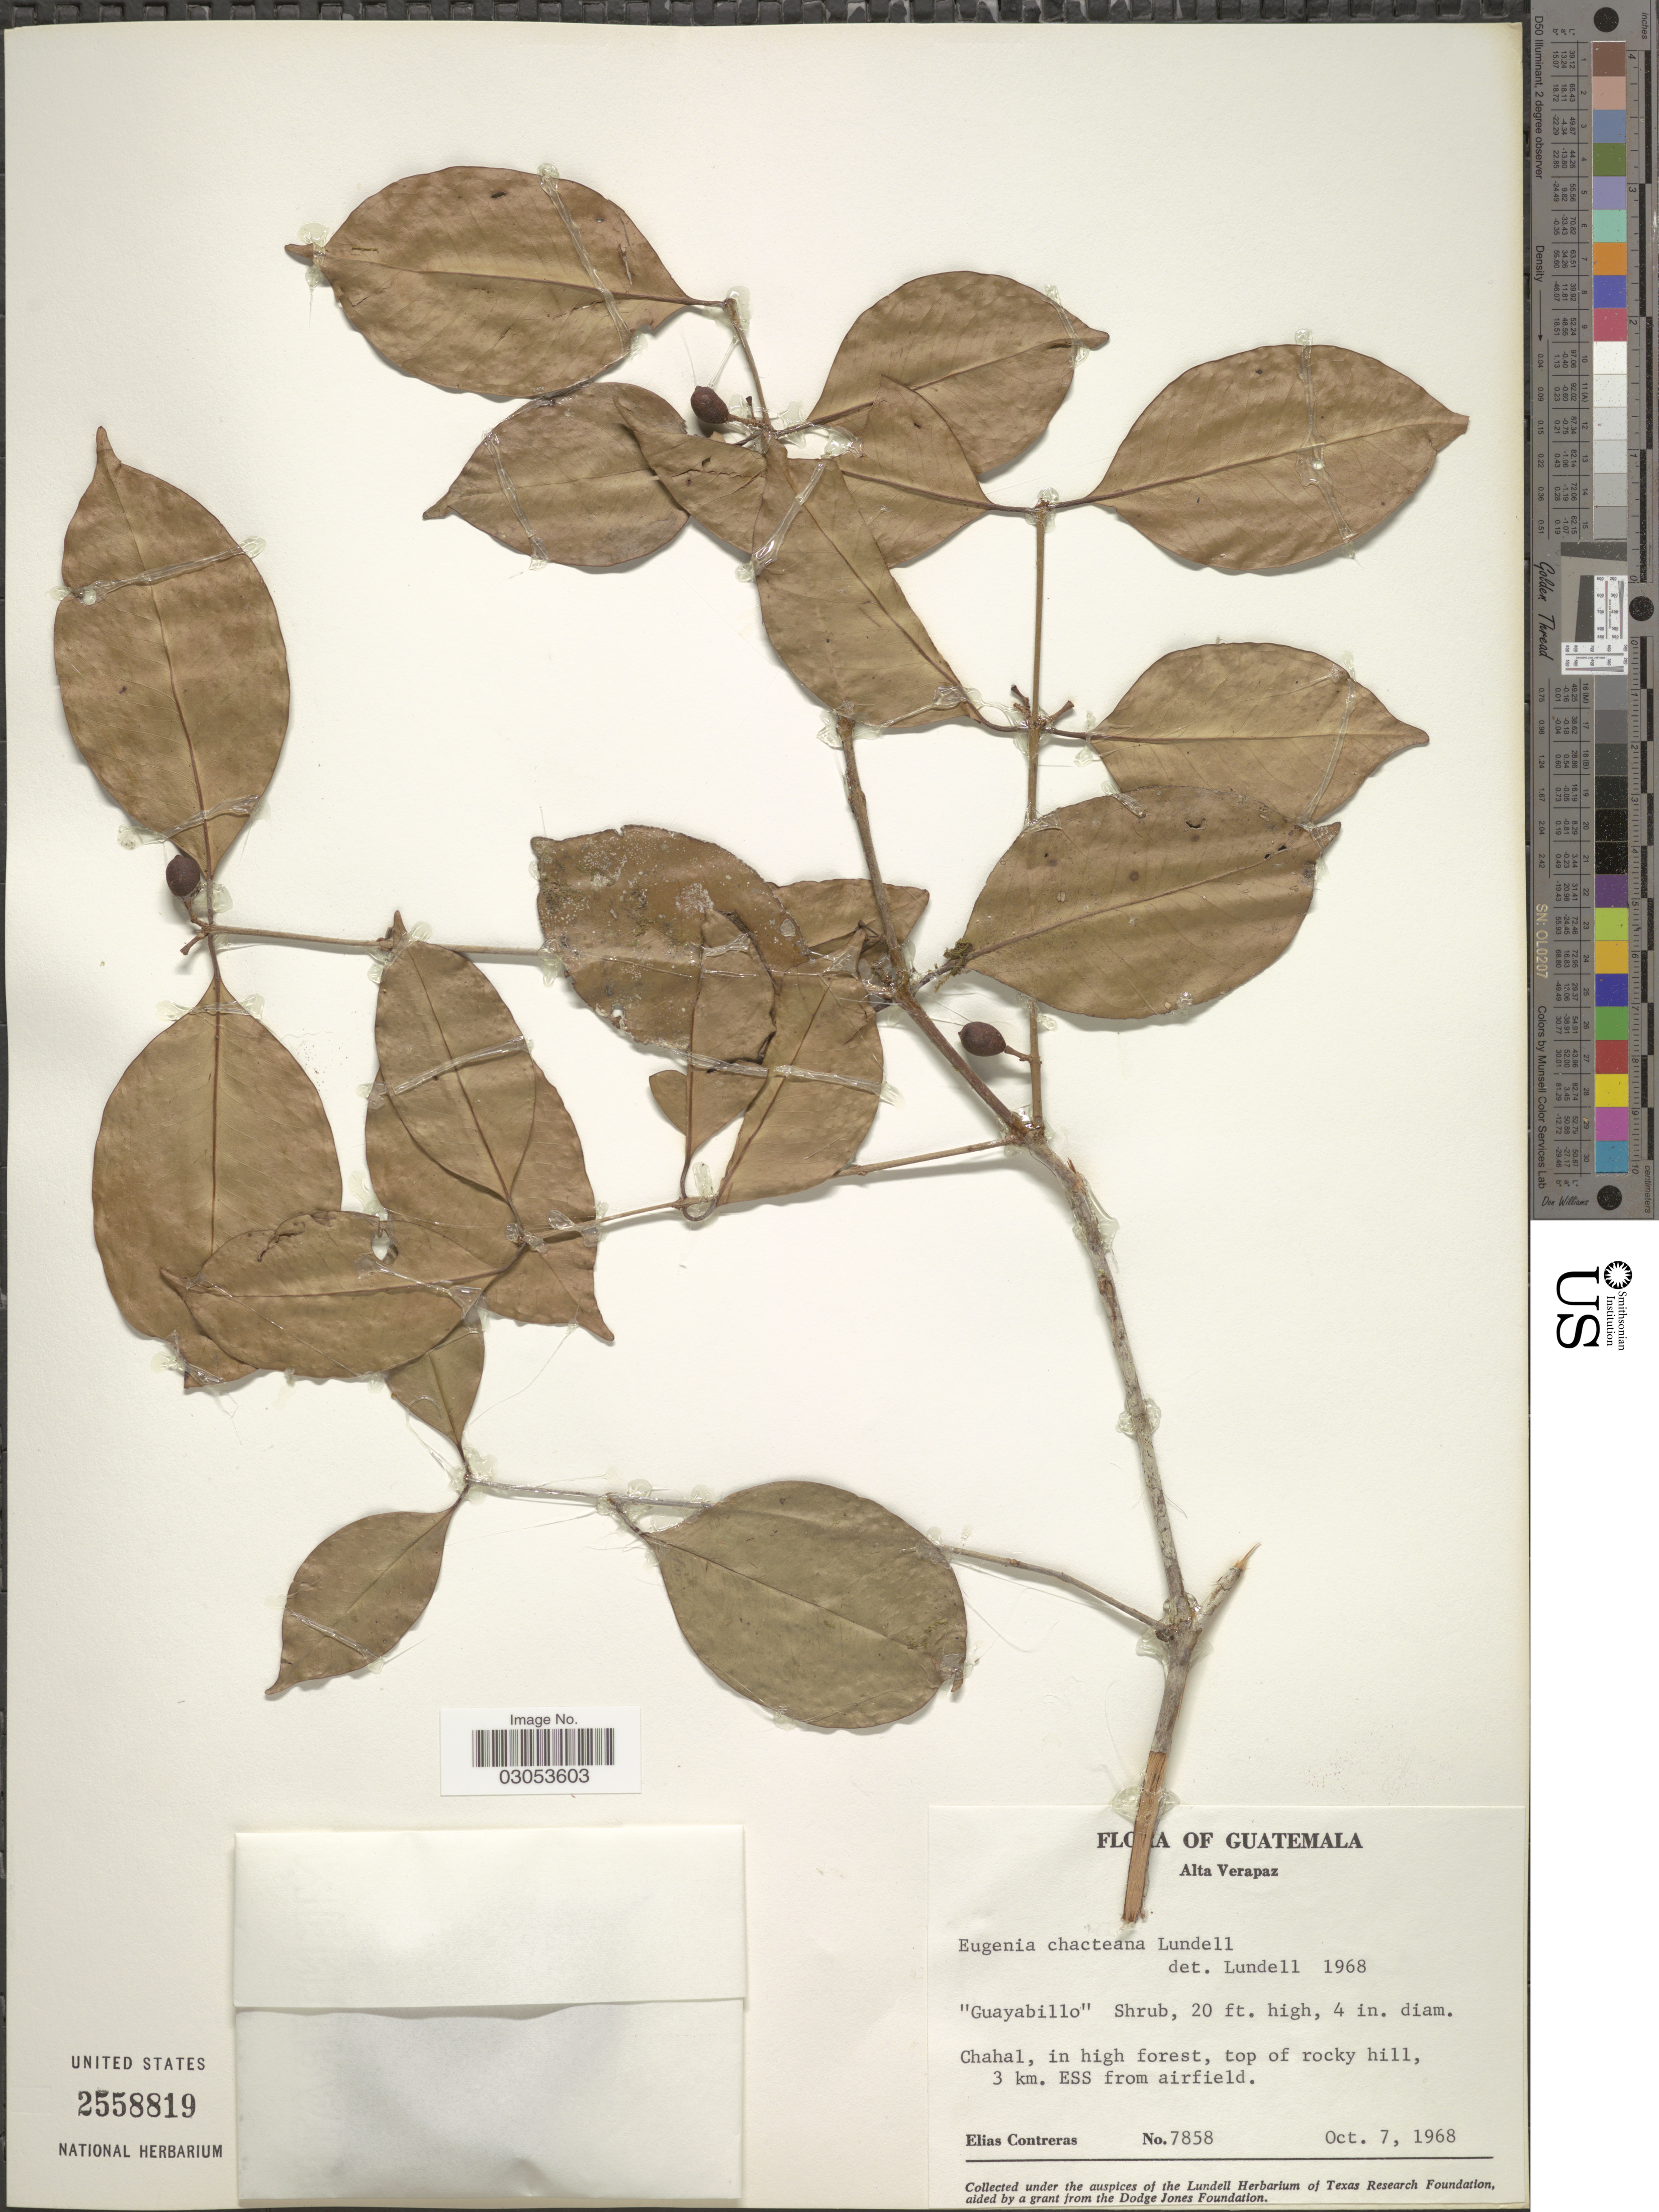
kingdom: Plantae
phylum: Tracheophyta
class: Magnoliopsida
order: Myrtales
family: Myrtaceae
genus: Eugenia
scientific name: Eugenia chacteana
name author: Lundell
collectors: E. Contreras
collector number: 7858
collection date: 1968-10-07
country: Guatemala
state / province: Alta Verapaz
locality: Chahal, in high forest, top of rocky hill, 3 km. ESS from airfield.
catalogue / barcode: US 2558819